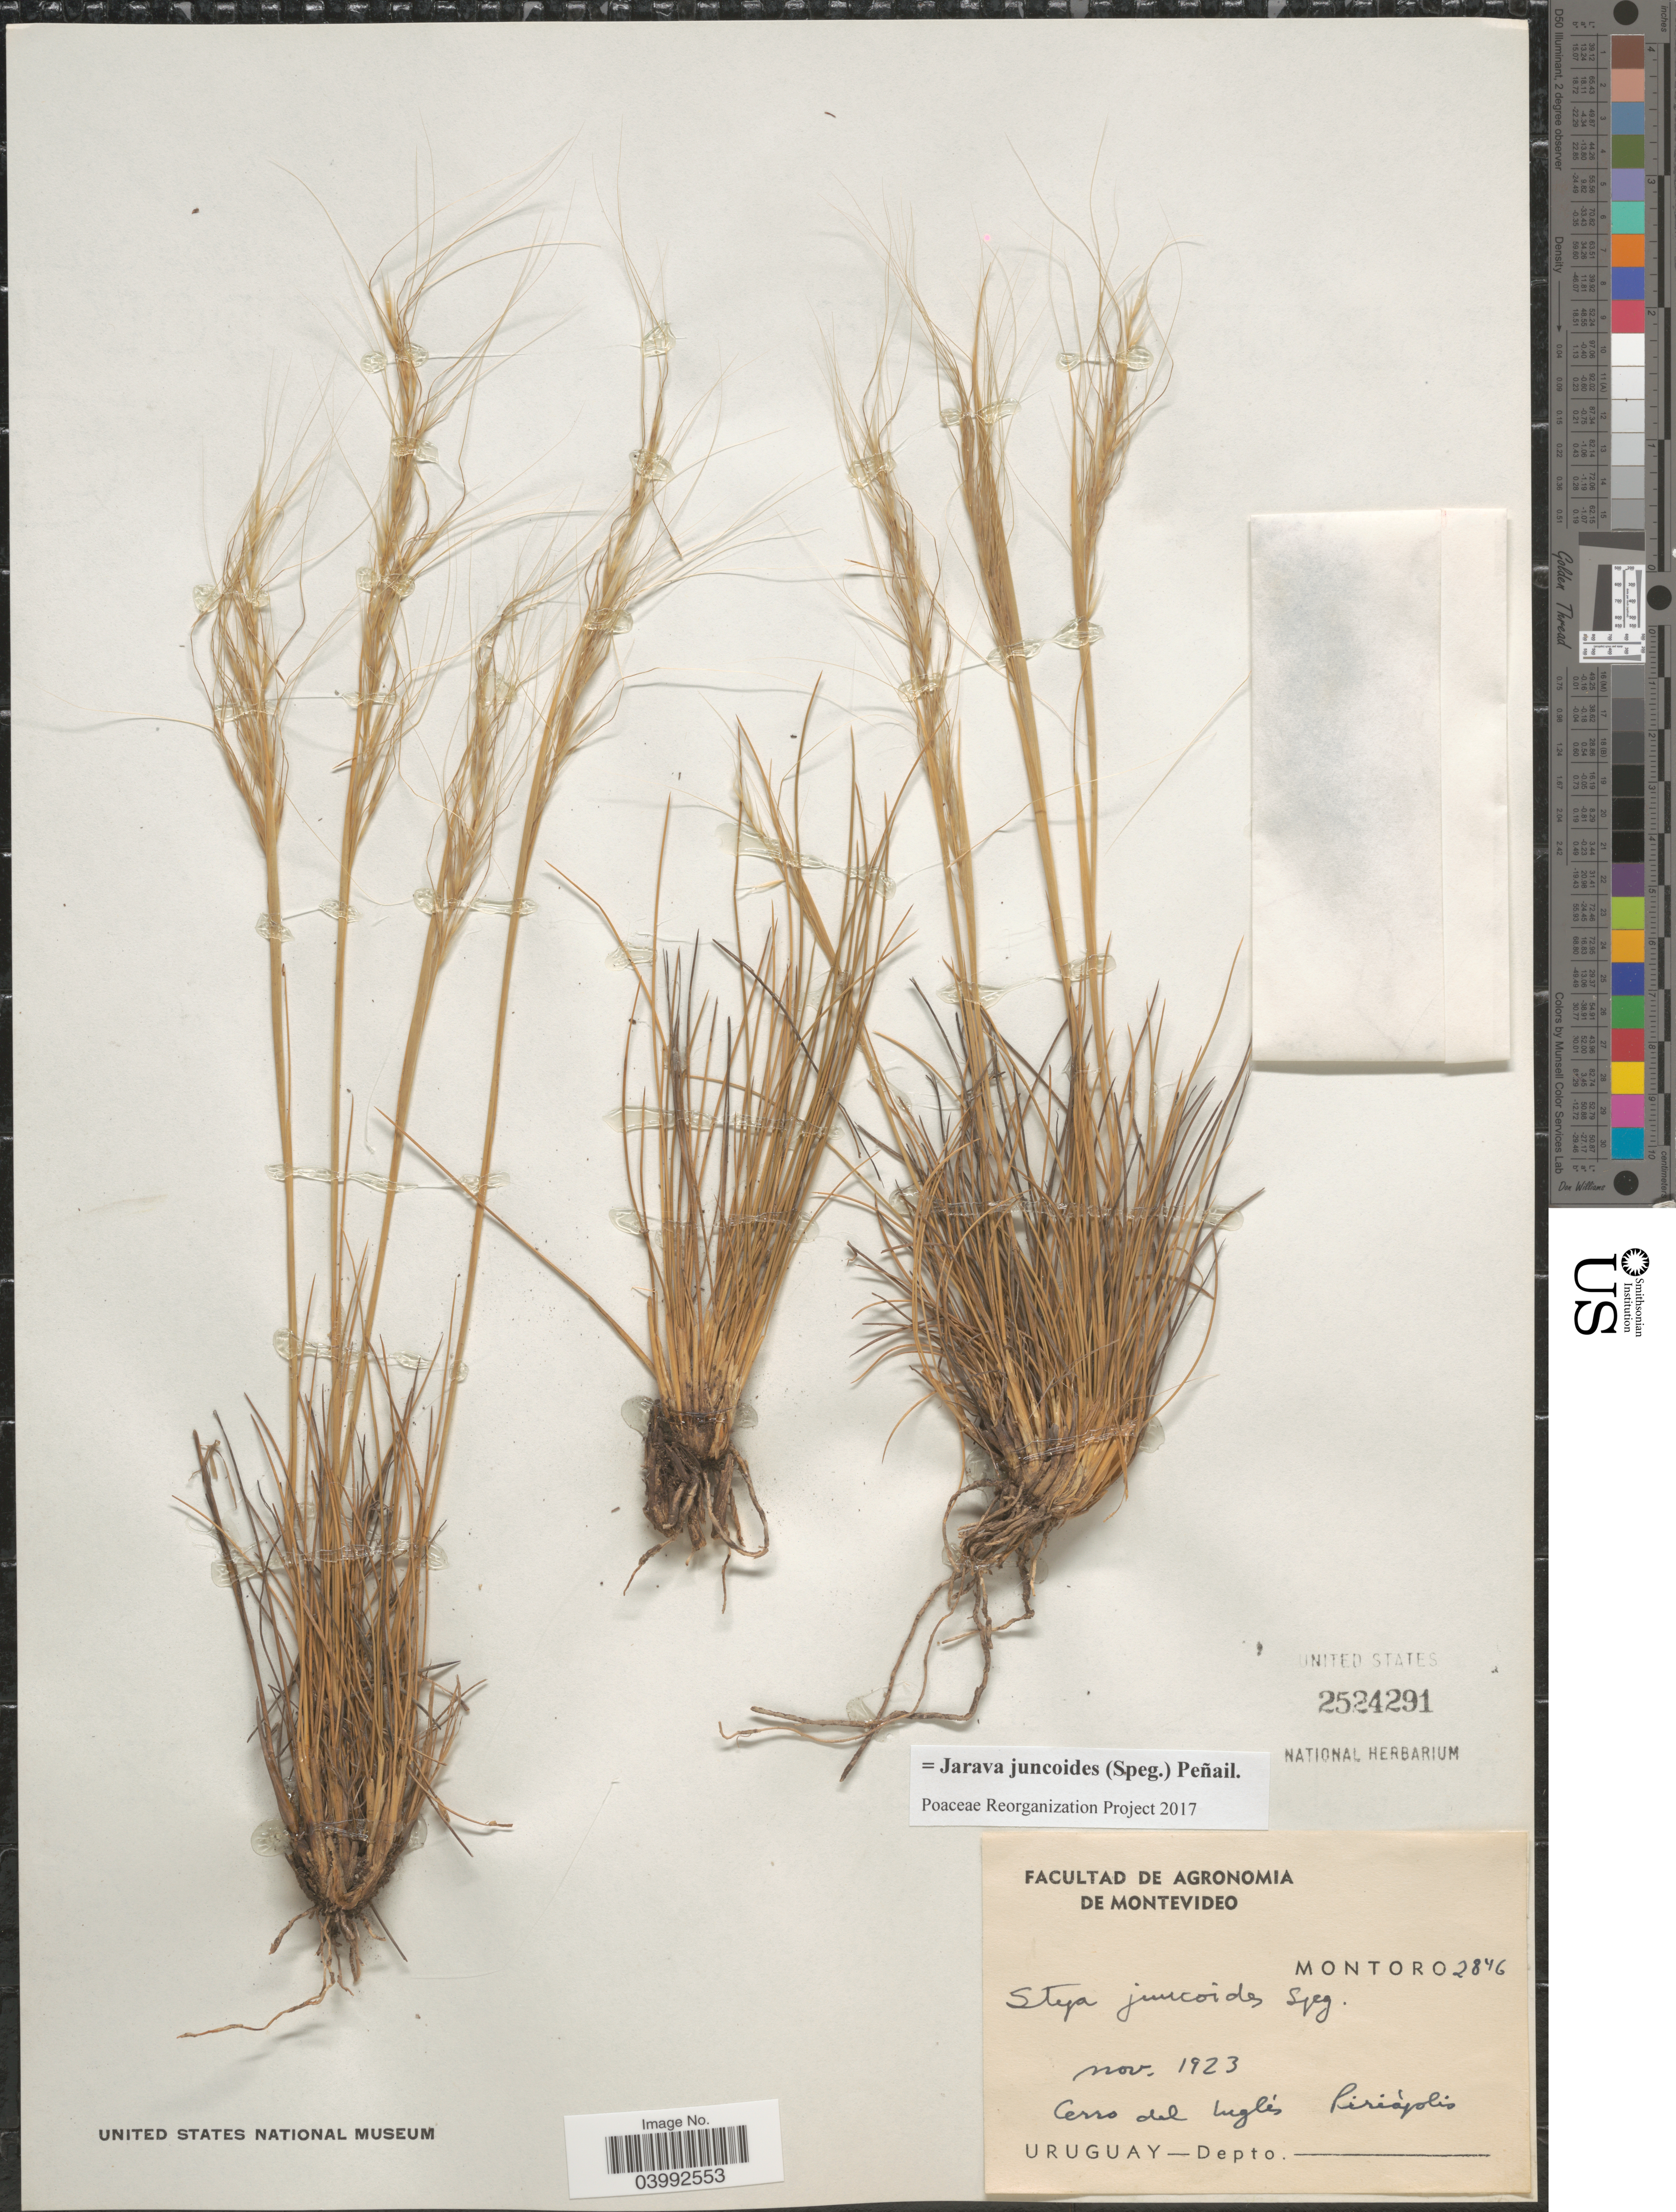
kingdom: Plantae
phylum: Tracheophyta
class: Liliopsida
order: Poales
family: Poaceae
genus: Jarava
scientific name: Jarava juncoides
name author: (Speg.) Peñail.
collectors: Montoro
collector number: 2846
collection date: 1923-11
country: Uruguay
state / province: Montevideo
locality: Cerro del Inglés Piriápolis.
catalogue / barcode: US 2524291